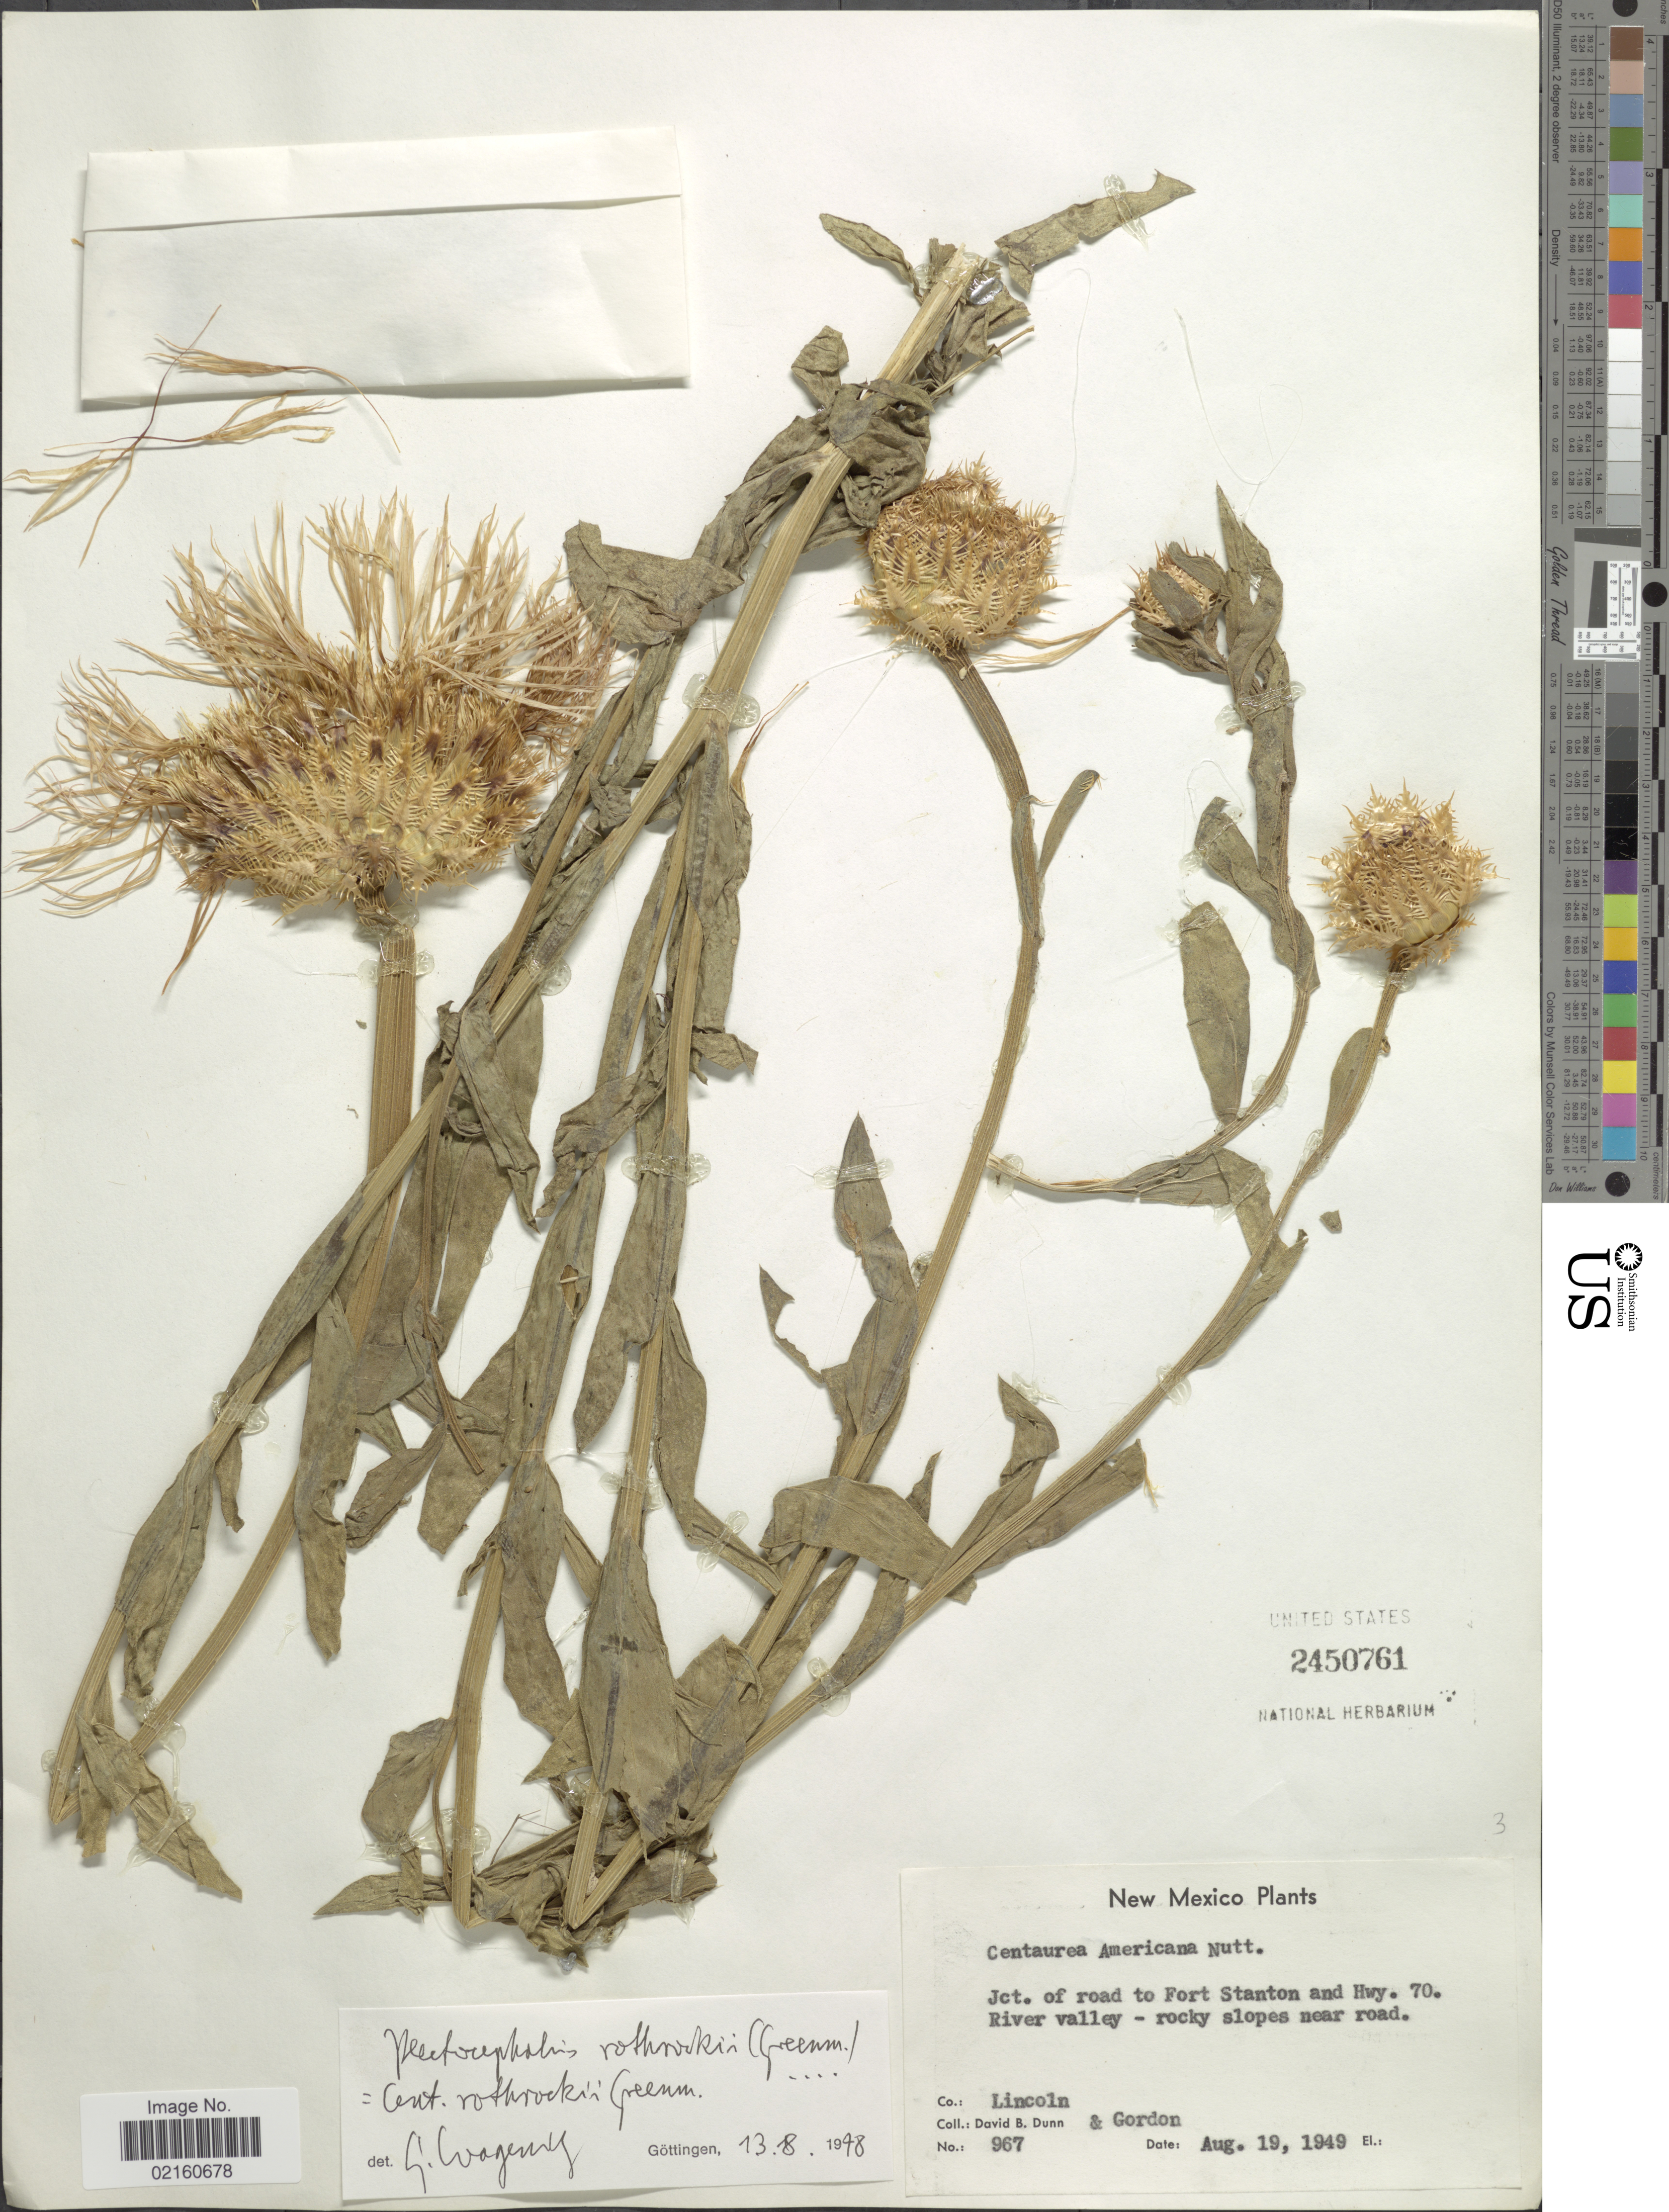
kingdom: Plantae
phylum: Tracheophyta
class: Magnoliopsida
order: Asterales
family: Asteraceae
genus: Plectocephalus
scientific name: Plectocephalus rothrockii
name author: (Greenm.) D.J.N. Hind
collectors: D. B. Dunn & -. Gordon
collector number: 967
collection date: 1949-08-19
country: United States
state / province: New Mexico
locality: Jct. of road to Fort Stanton and Hwy. 70, River Valley, Co. Lincoln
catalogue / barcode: US 2450761